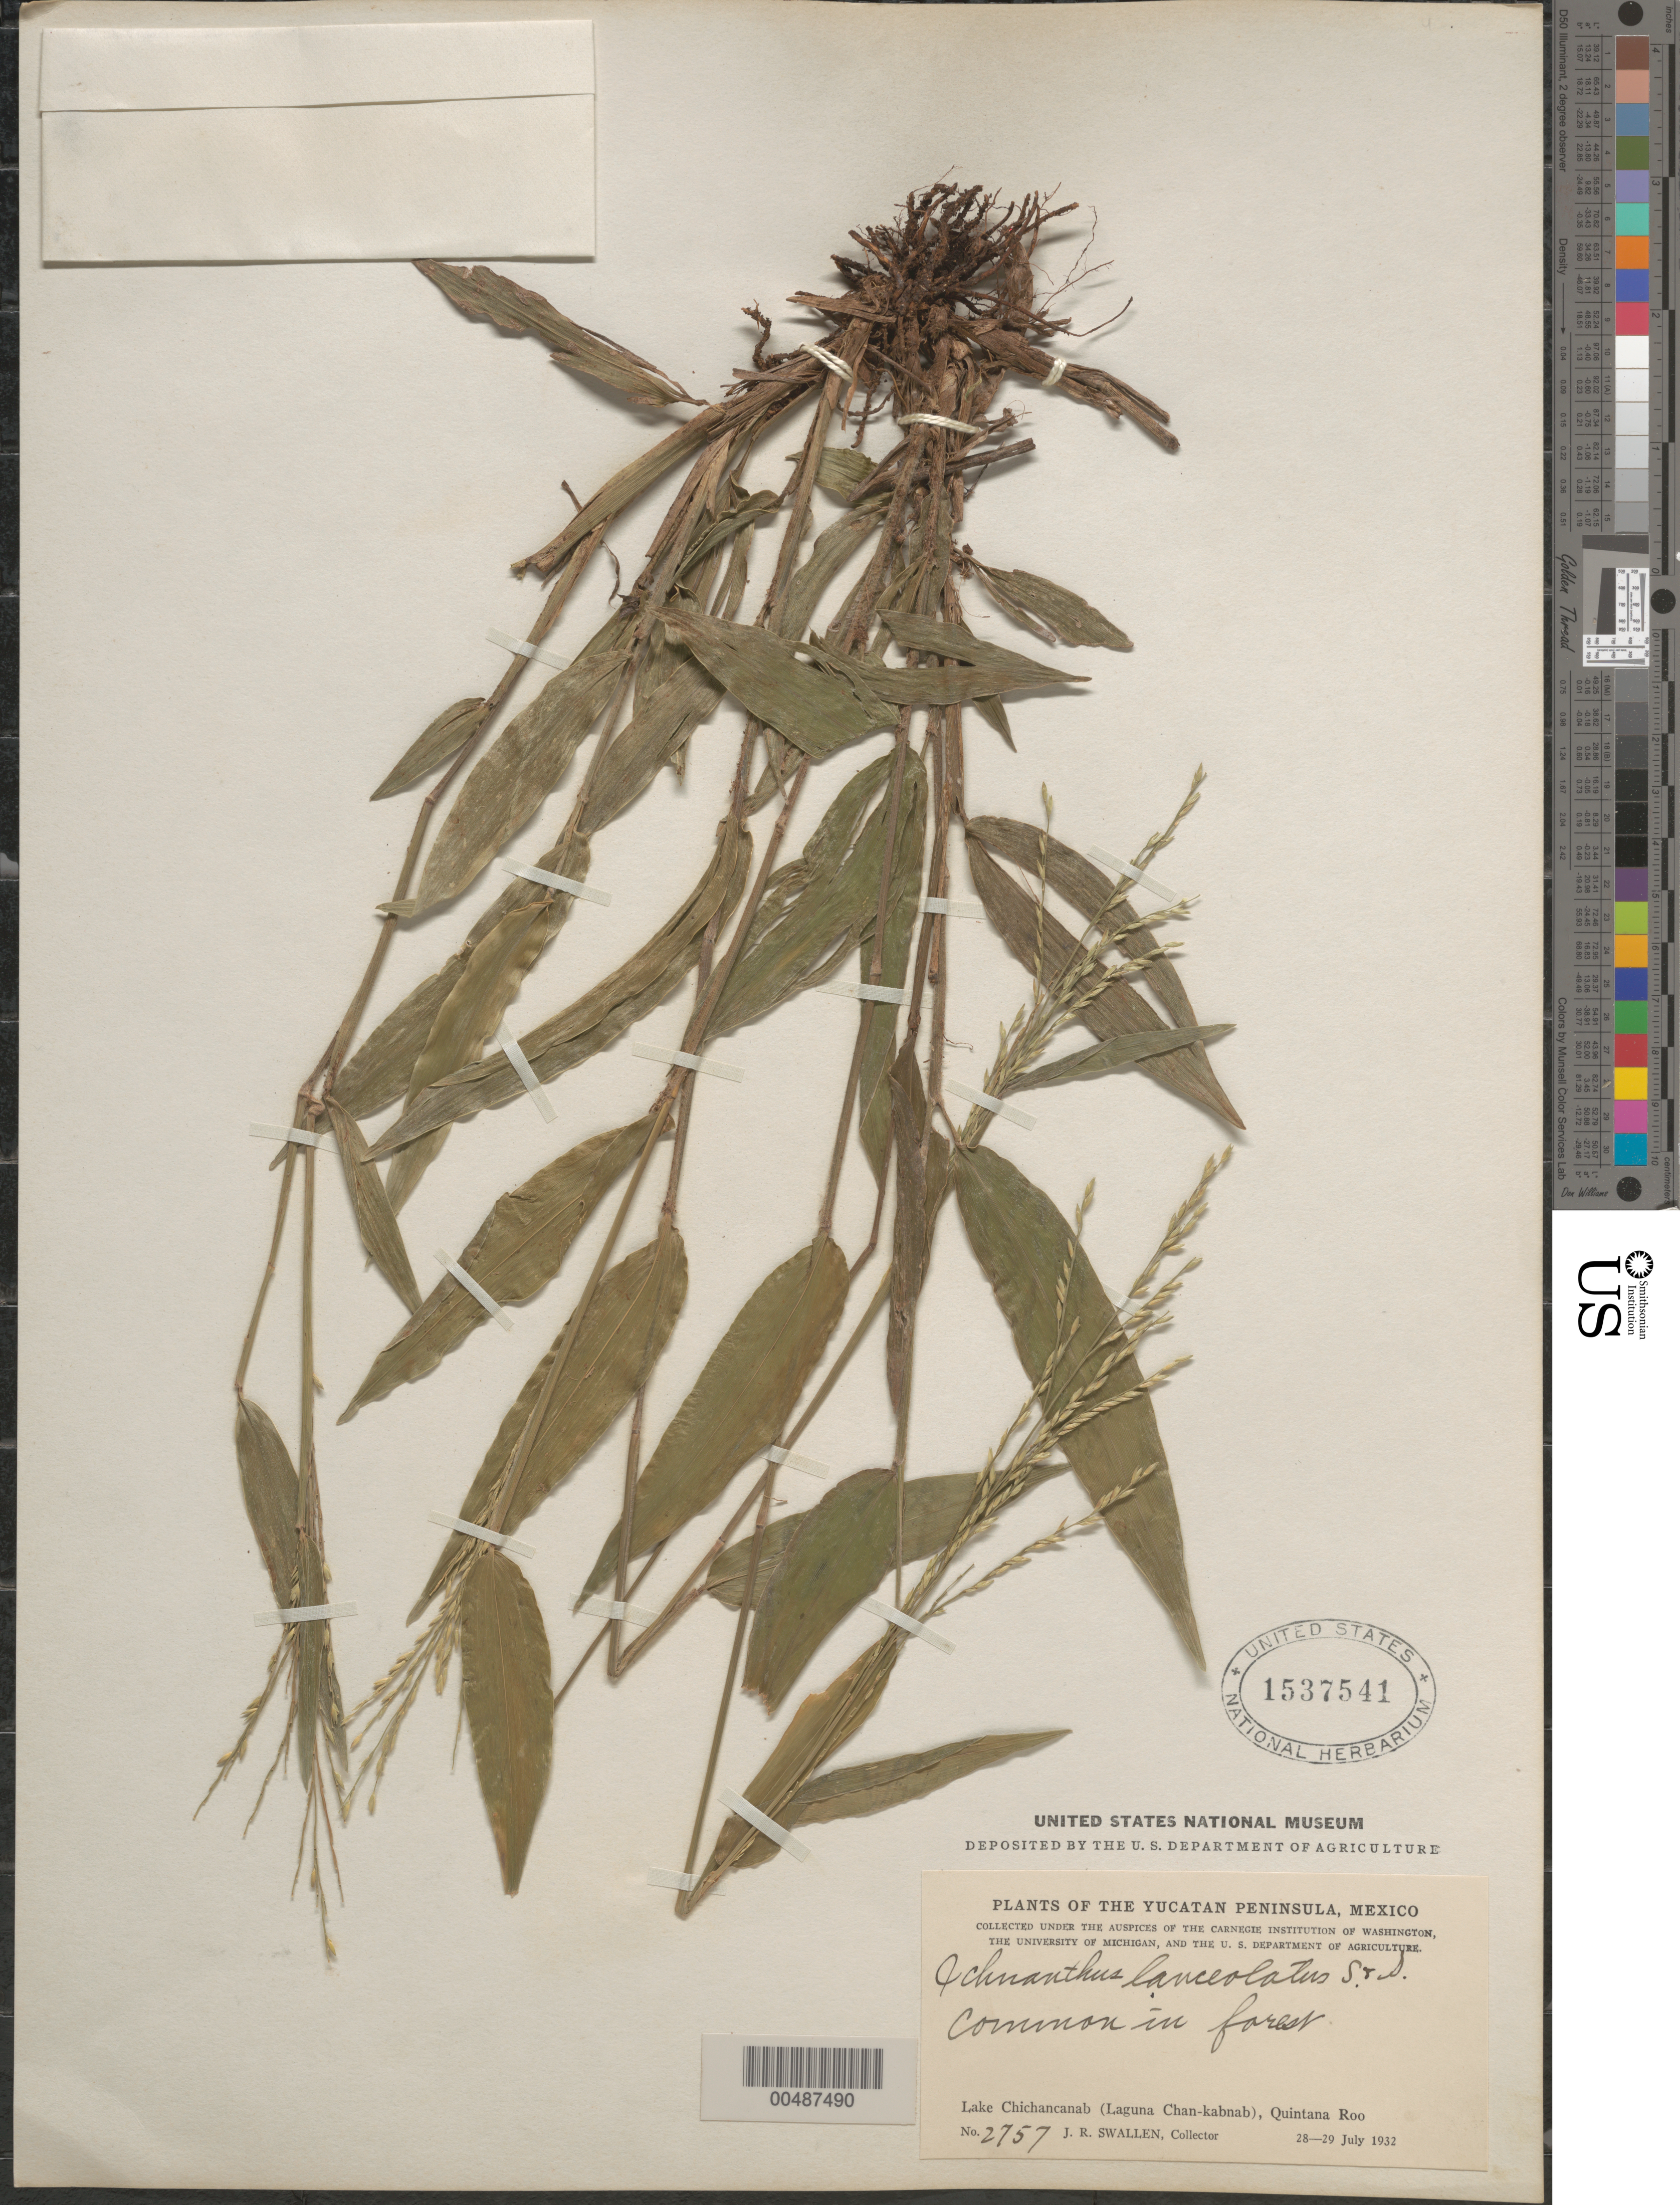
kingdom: Plantae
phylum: Tracheophyta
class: Liliopsida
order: Poales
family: Poaceae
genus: Ichnanthus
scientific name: Ichnanthus lanceolatus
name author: Scribn. & J.G. Sm.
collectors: J. R. Swallen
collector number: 2757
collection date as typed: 28 Jul 1932 to 29 Jul 1932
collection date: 1932-07-28/1932-07-29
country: Mexico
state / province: Quintana Roo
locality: Yucatan Peninsula, Lake Chichancanab (Laguna Chan-kabnab)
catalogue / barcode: US 1537541